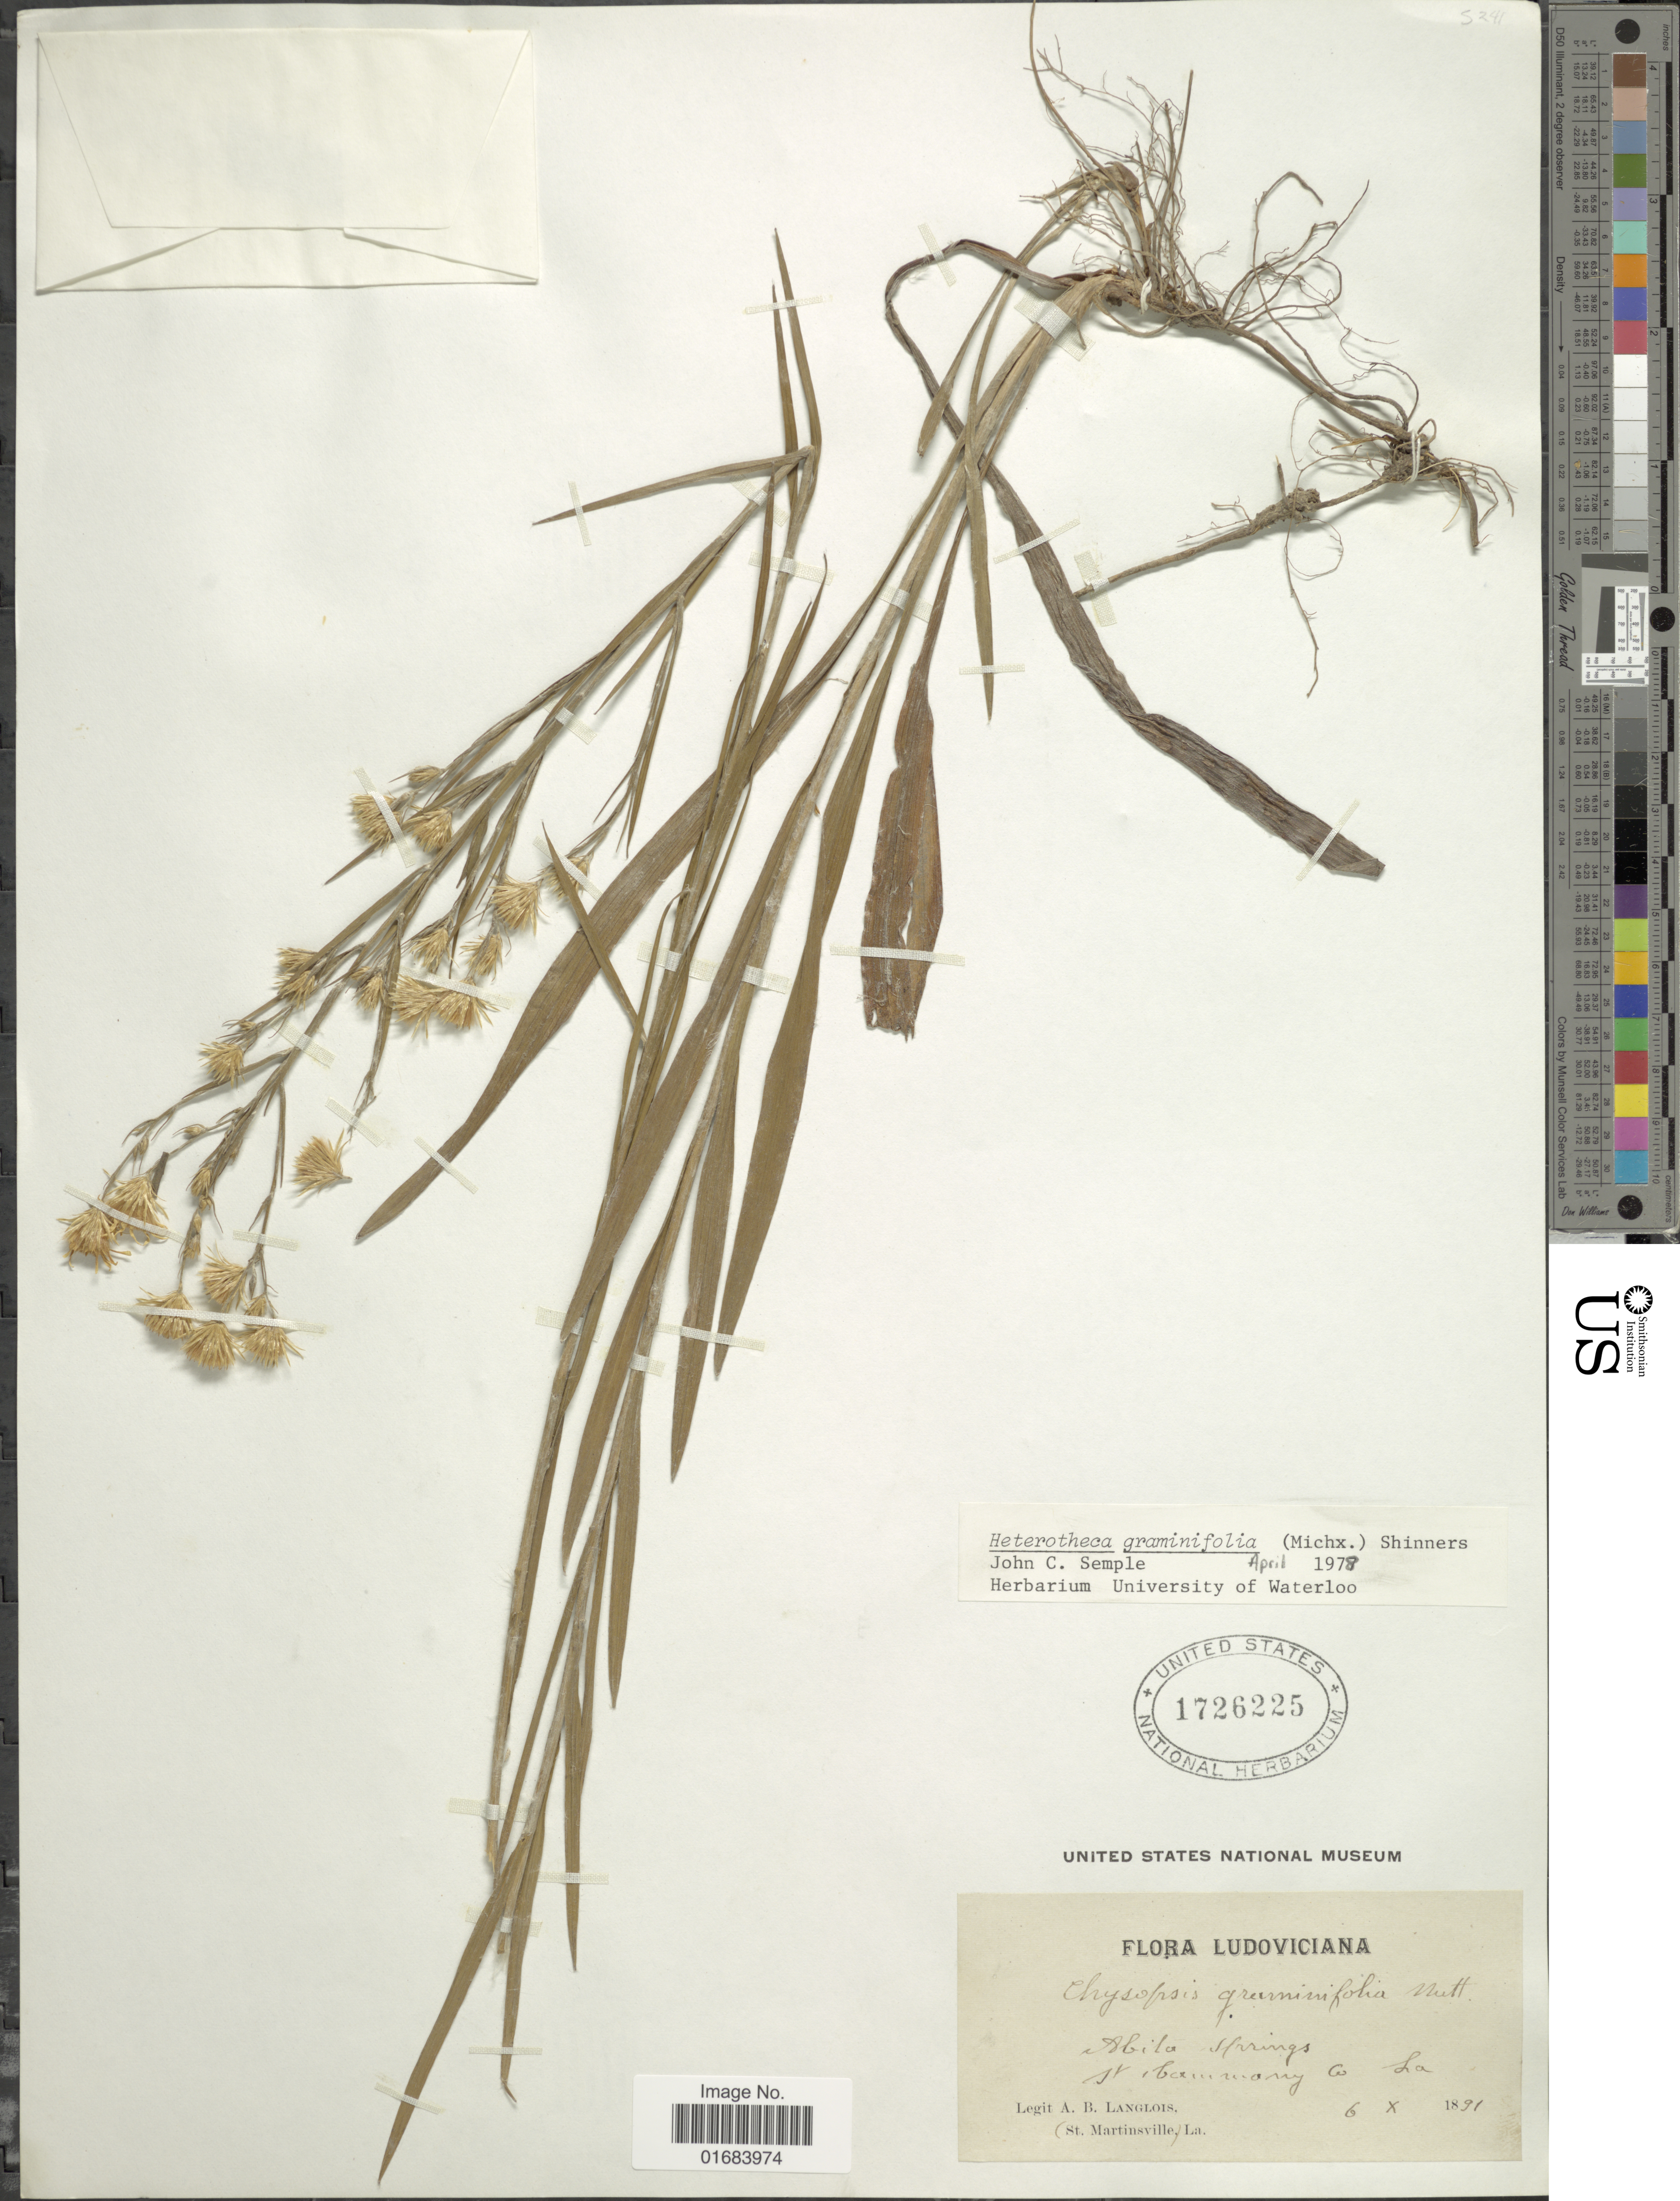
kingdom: Plantae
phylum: Tracheophyta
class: Magnoliopsida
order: Asterales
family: Asteraceae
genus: Pityopsis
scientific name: Pityopsis graminifolia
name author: (Michx.) Nutt.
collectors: A. Langlois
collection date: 1891-10-06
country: United States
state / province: Louisiana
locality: Ludoviciana, St. Bexmmony Co.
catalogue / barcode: US 1726225